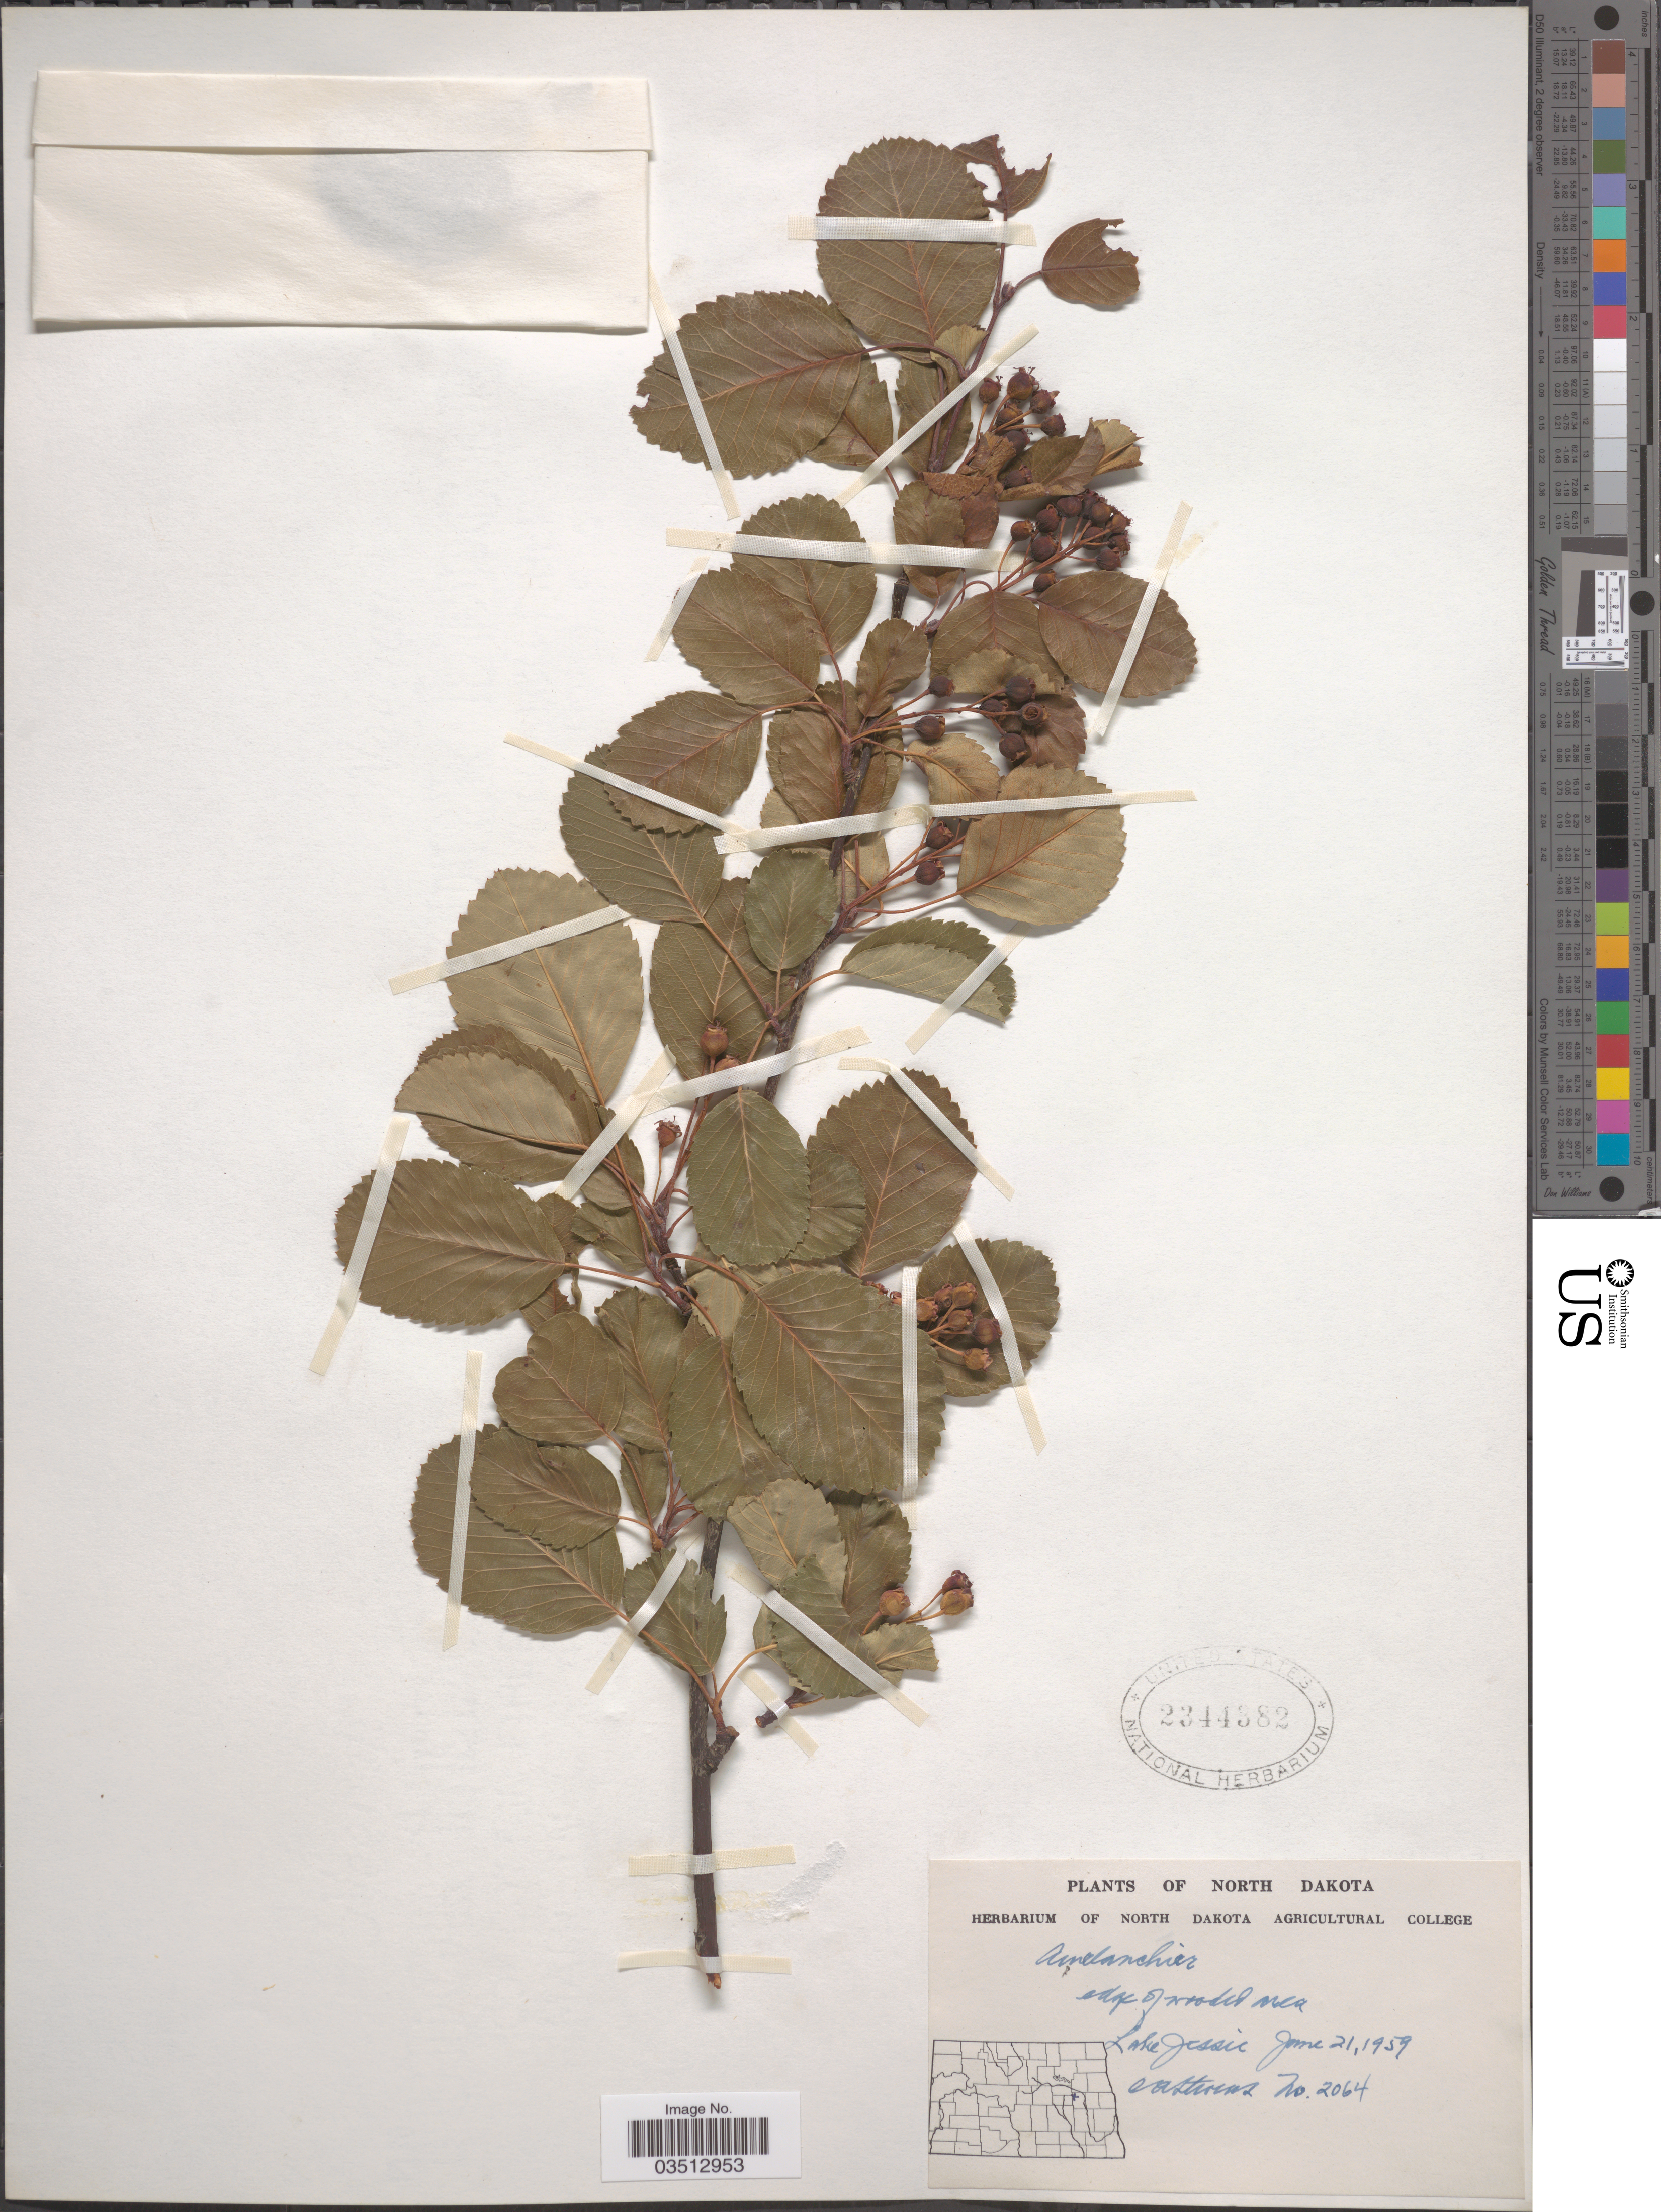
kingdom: Plantae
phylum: Tracheophyta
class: Magnoliopsida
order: Rosales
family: Rosaceae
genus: Amelanchier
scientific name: Amelanchier sp.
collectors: O. A. Stevens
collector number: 2064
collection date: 1959-06-21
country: United States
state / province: North Dakota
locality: Lake Jessie.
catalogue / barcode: US 2344382